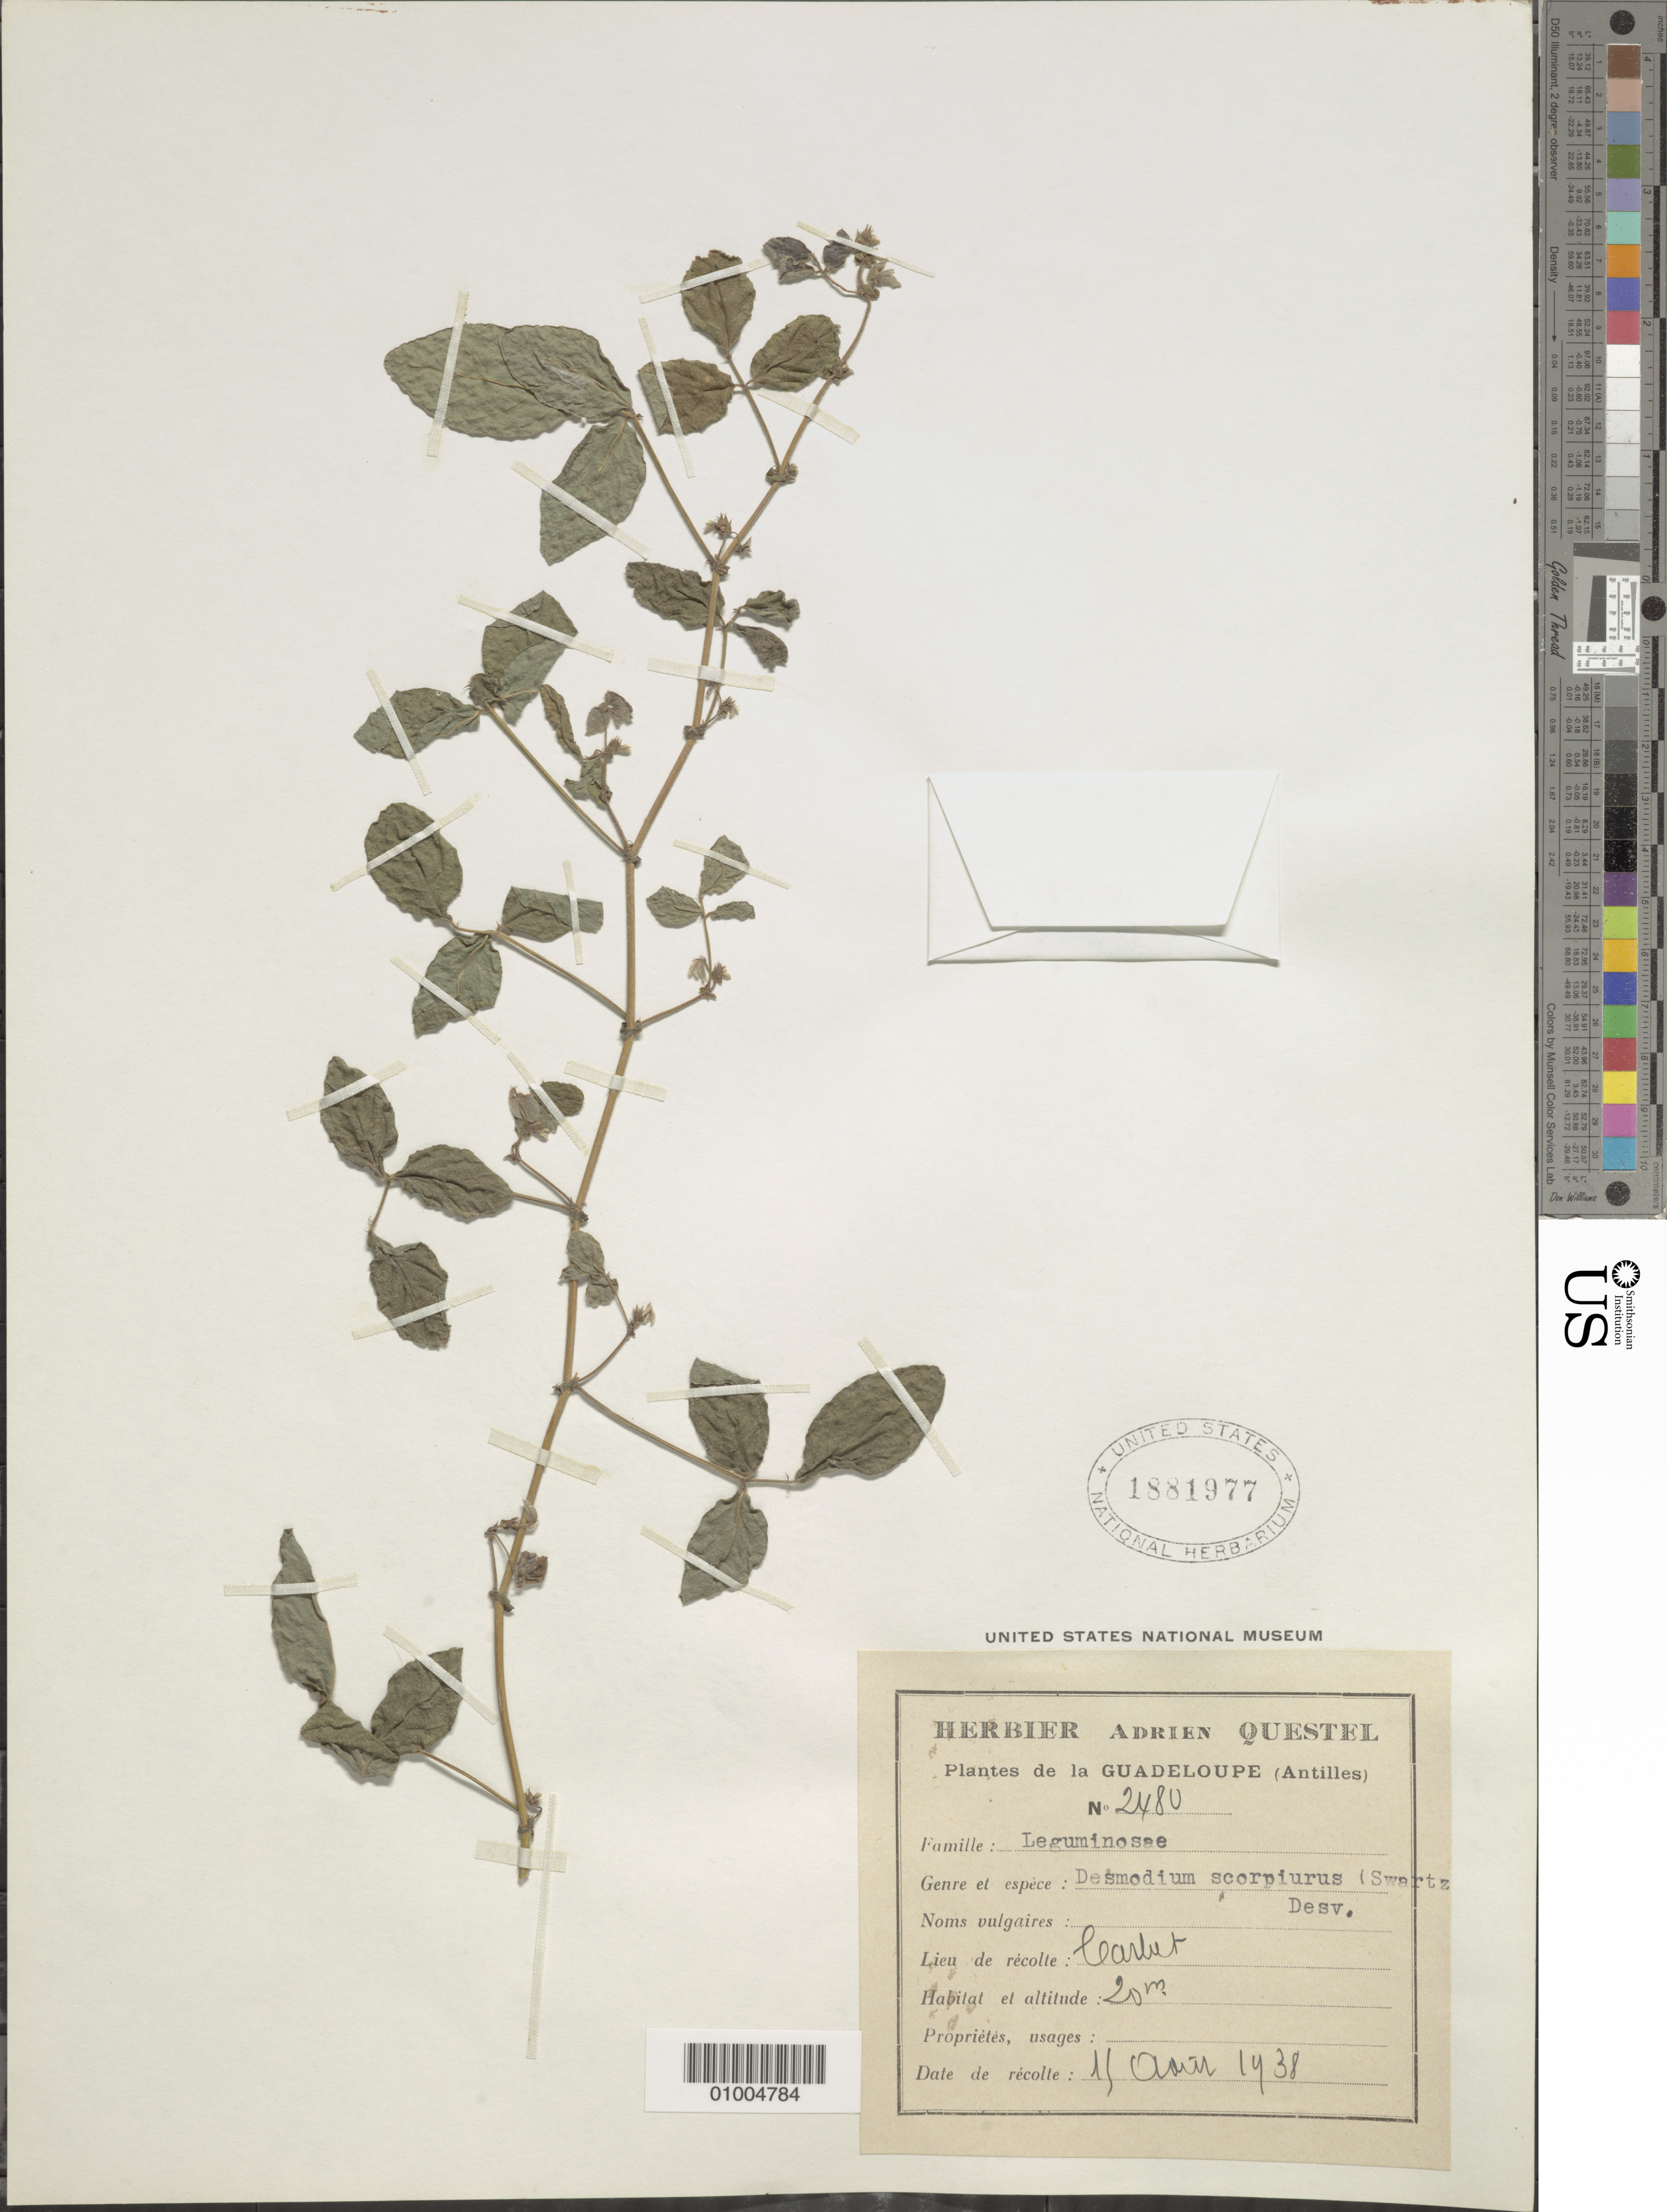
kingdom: Plantae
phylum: Tracheophyta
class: Magnoliopsida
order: Fabales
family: Fabaceae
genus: Desmodium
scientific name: Desmodium scorpiurus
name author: (Sw.) Desv. ex DC.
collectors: A. Questel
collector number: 2480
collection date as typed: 15 Oct 1938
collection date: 1938-10-15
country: Guadeloupe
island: Basse Terre [Guadeloupe]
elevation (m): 20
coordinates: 0 N, 0 E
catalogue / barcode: US 1881977